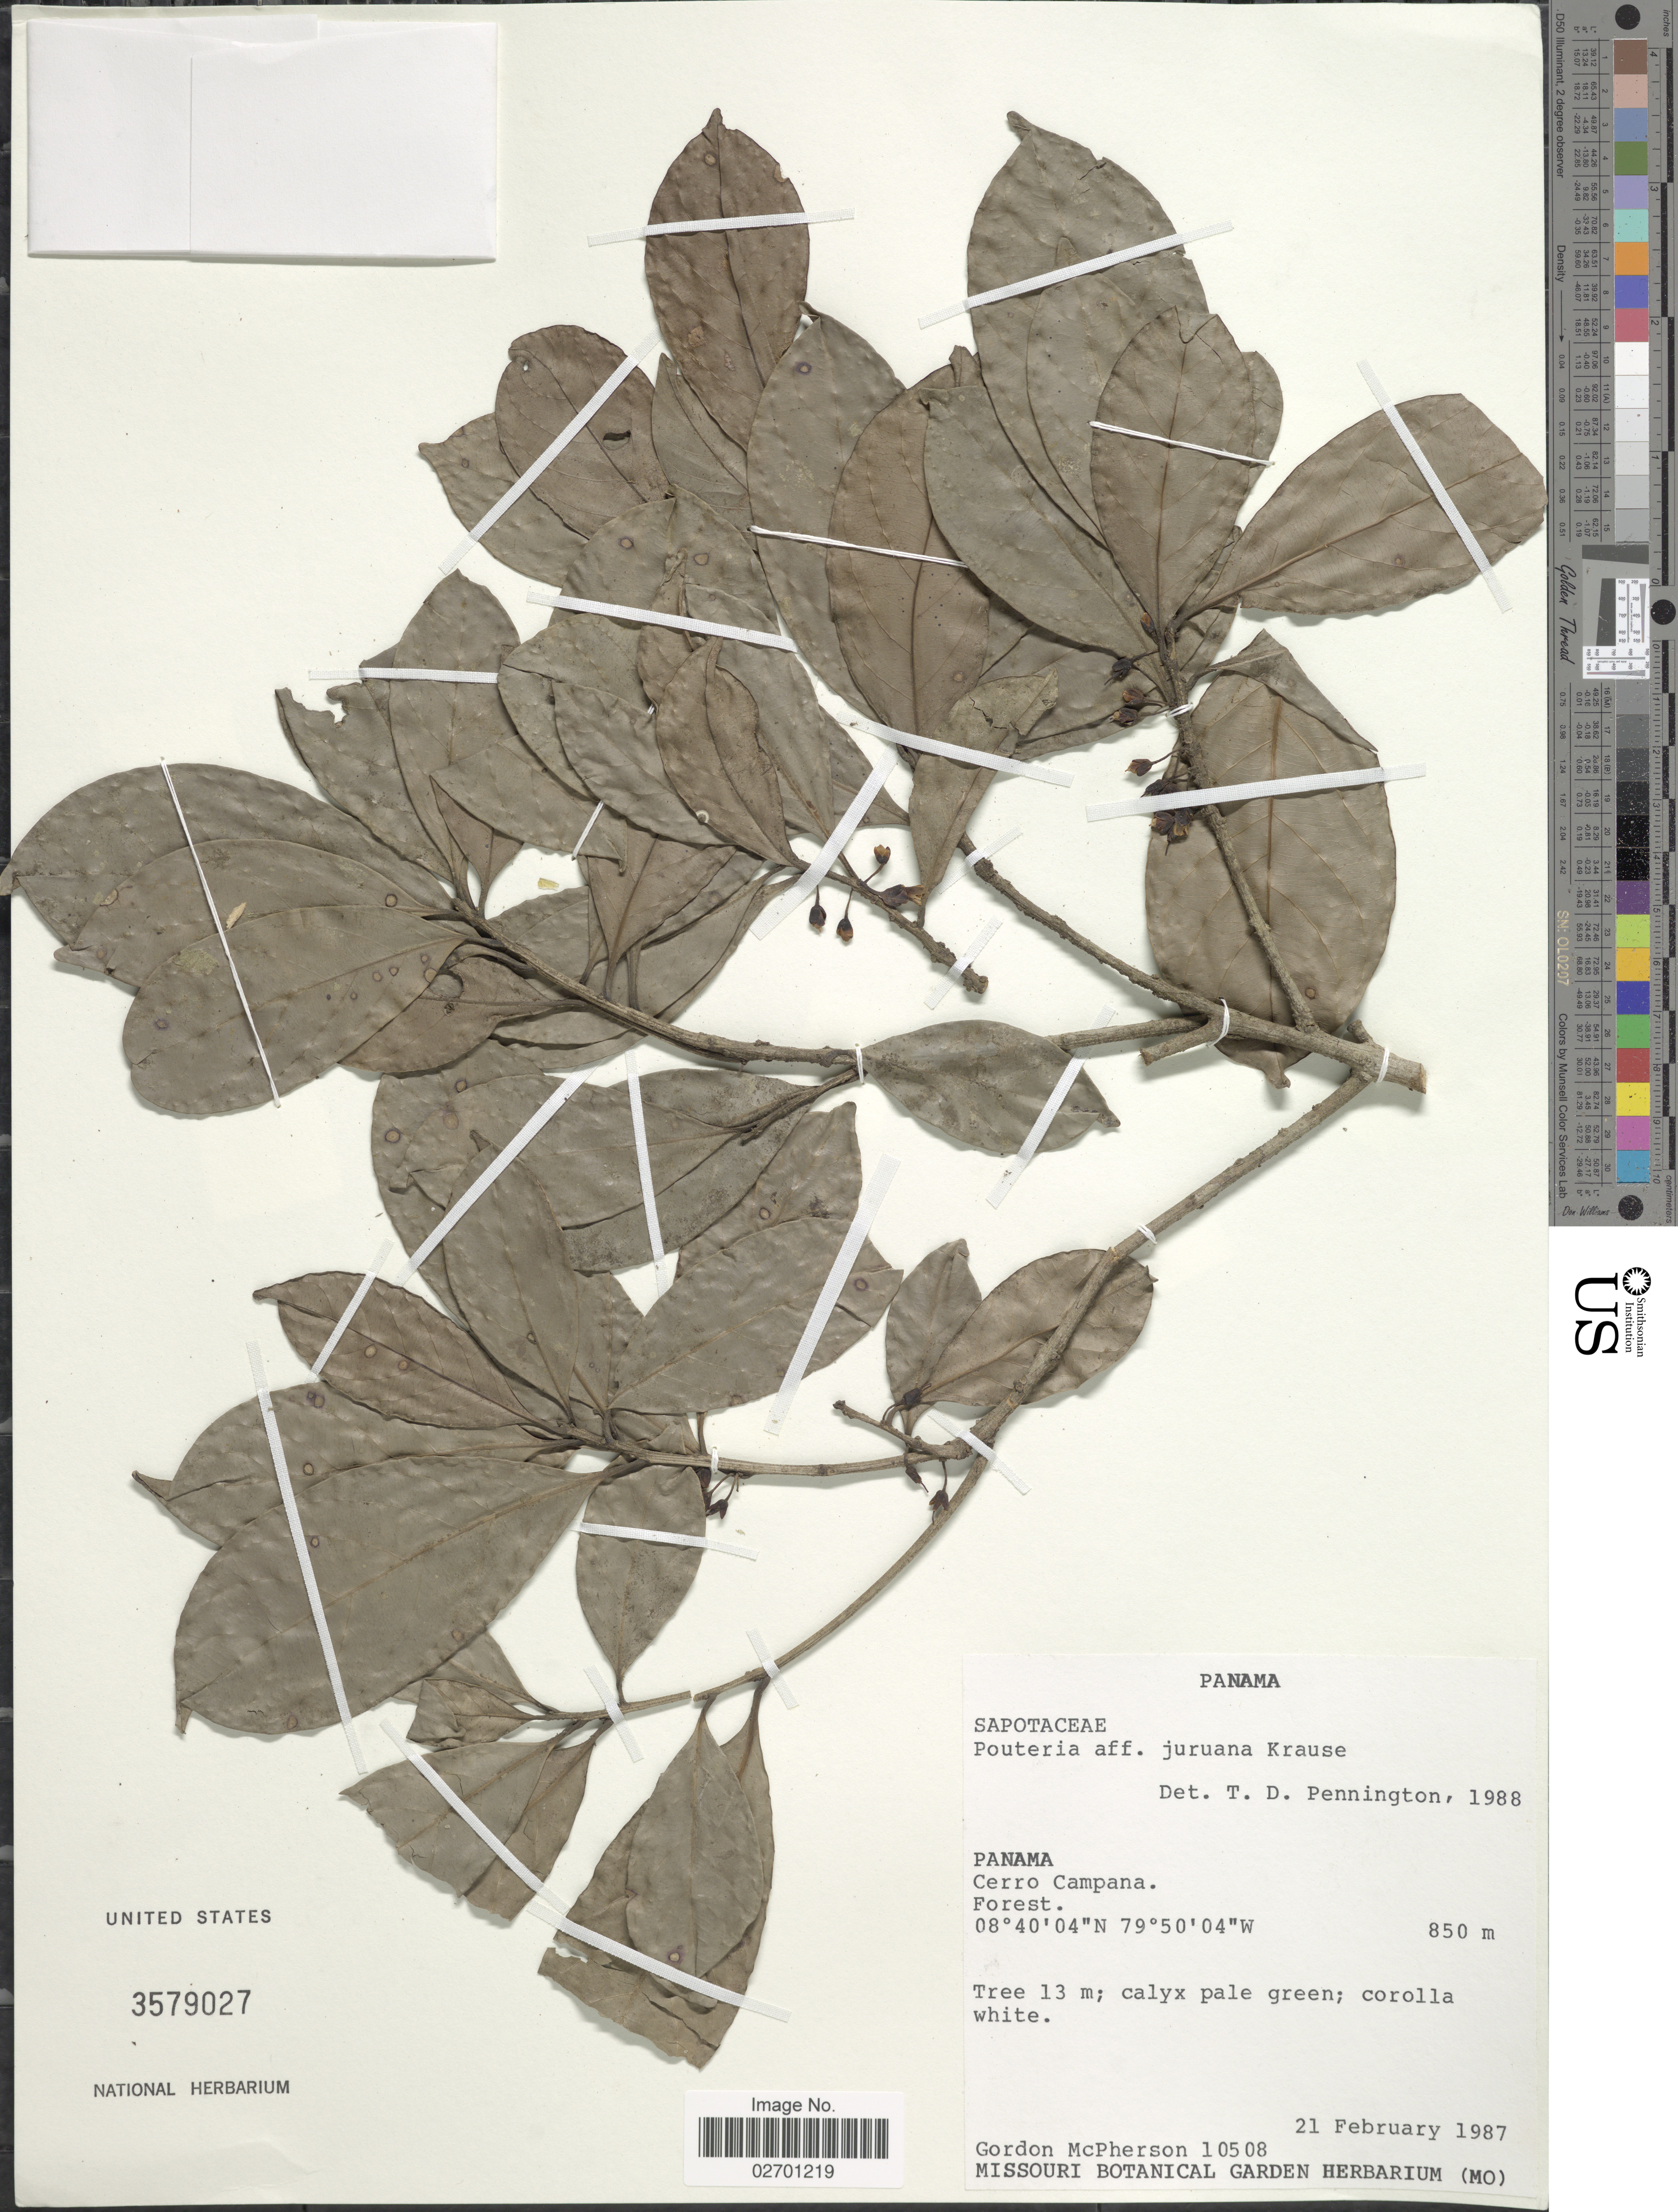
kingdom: Plantae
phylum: Tracheophyta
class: Magnoliopsida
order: Ericales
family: Sapotaceae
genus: Pouteria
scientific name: Pouteria juruana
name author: K. Krause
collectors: G. D. McPherson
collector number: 10508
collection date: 1987-02-21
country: Panama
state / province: Panamá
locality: Cerro Campana, Forest.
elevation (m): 850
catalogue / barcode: US 3579027